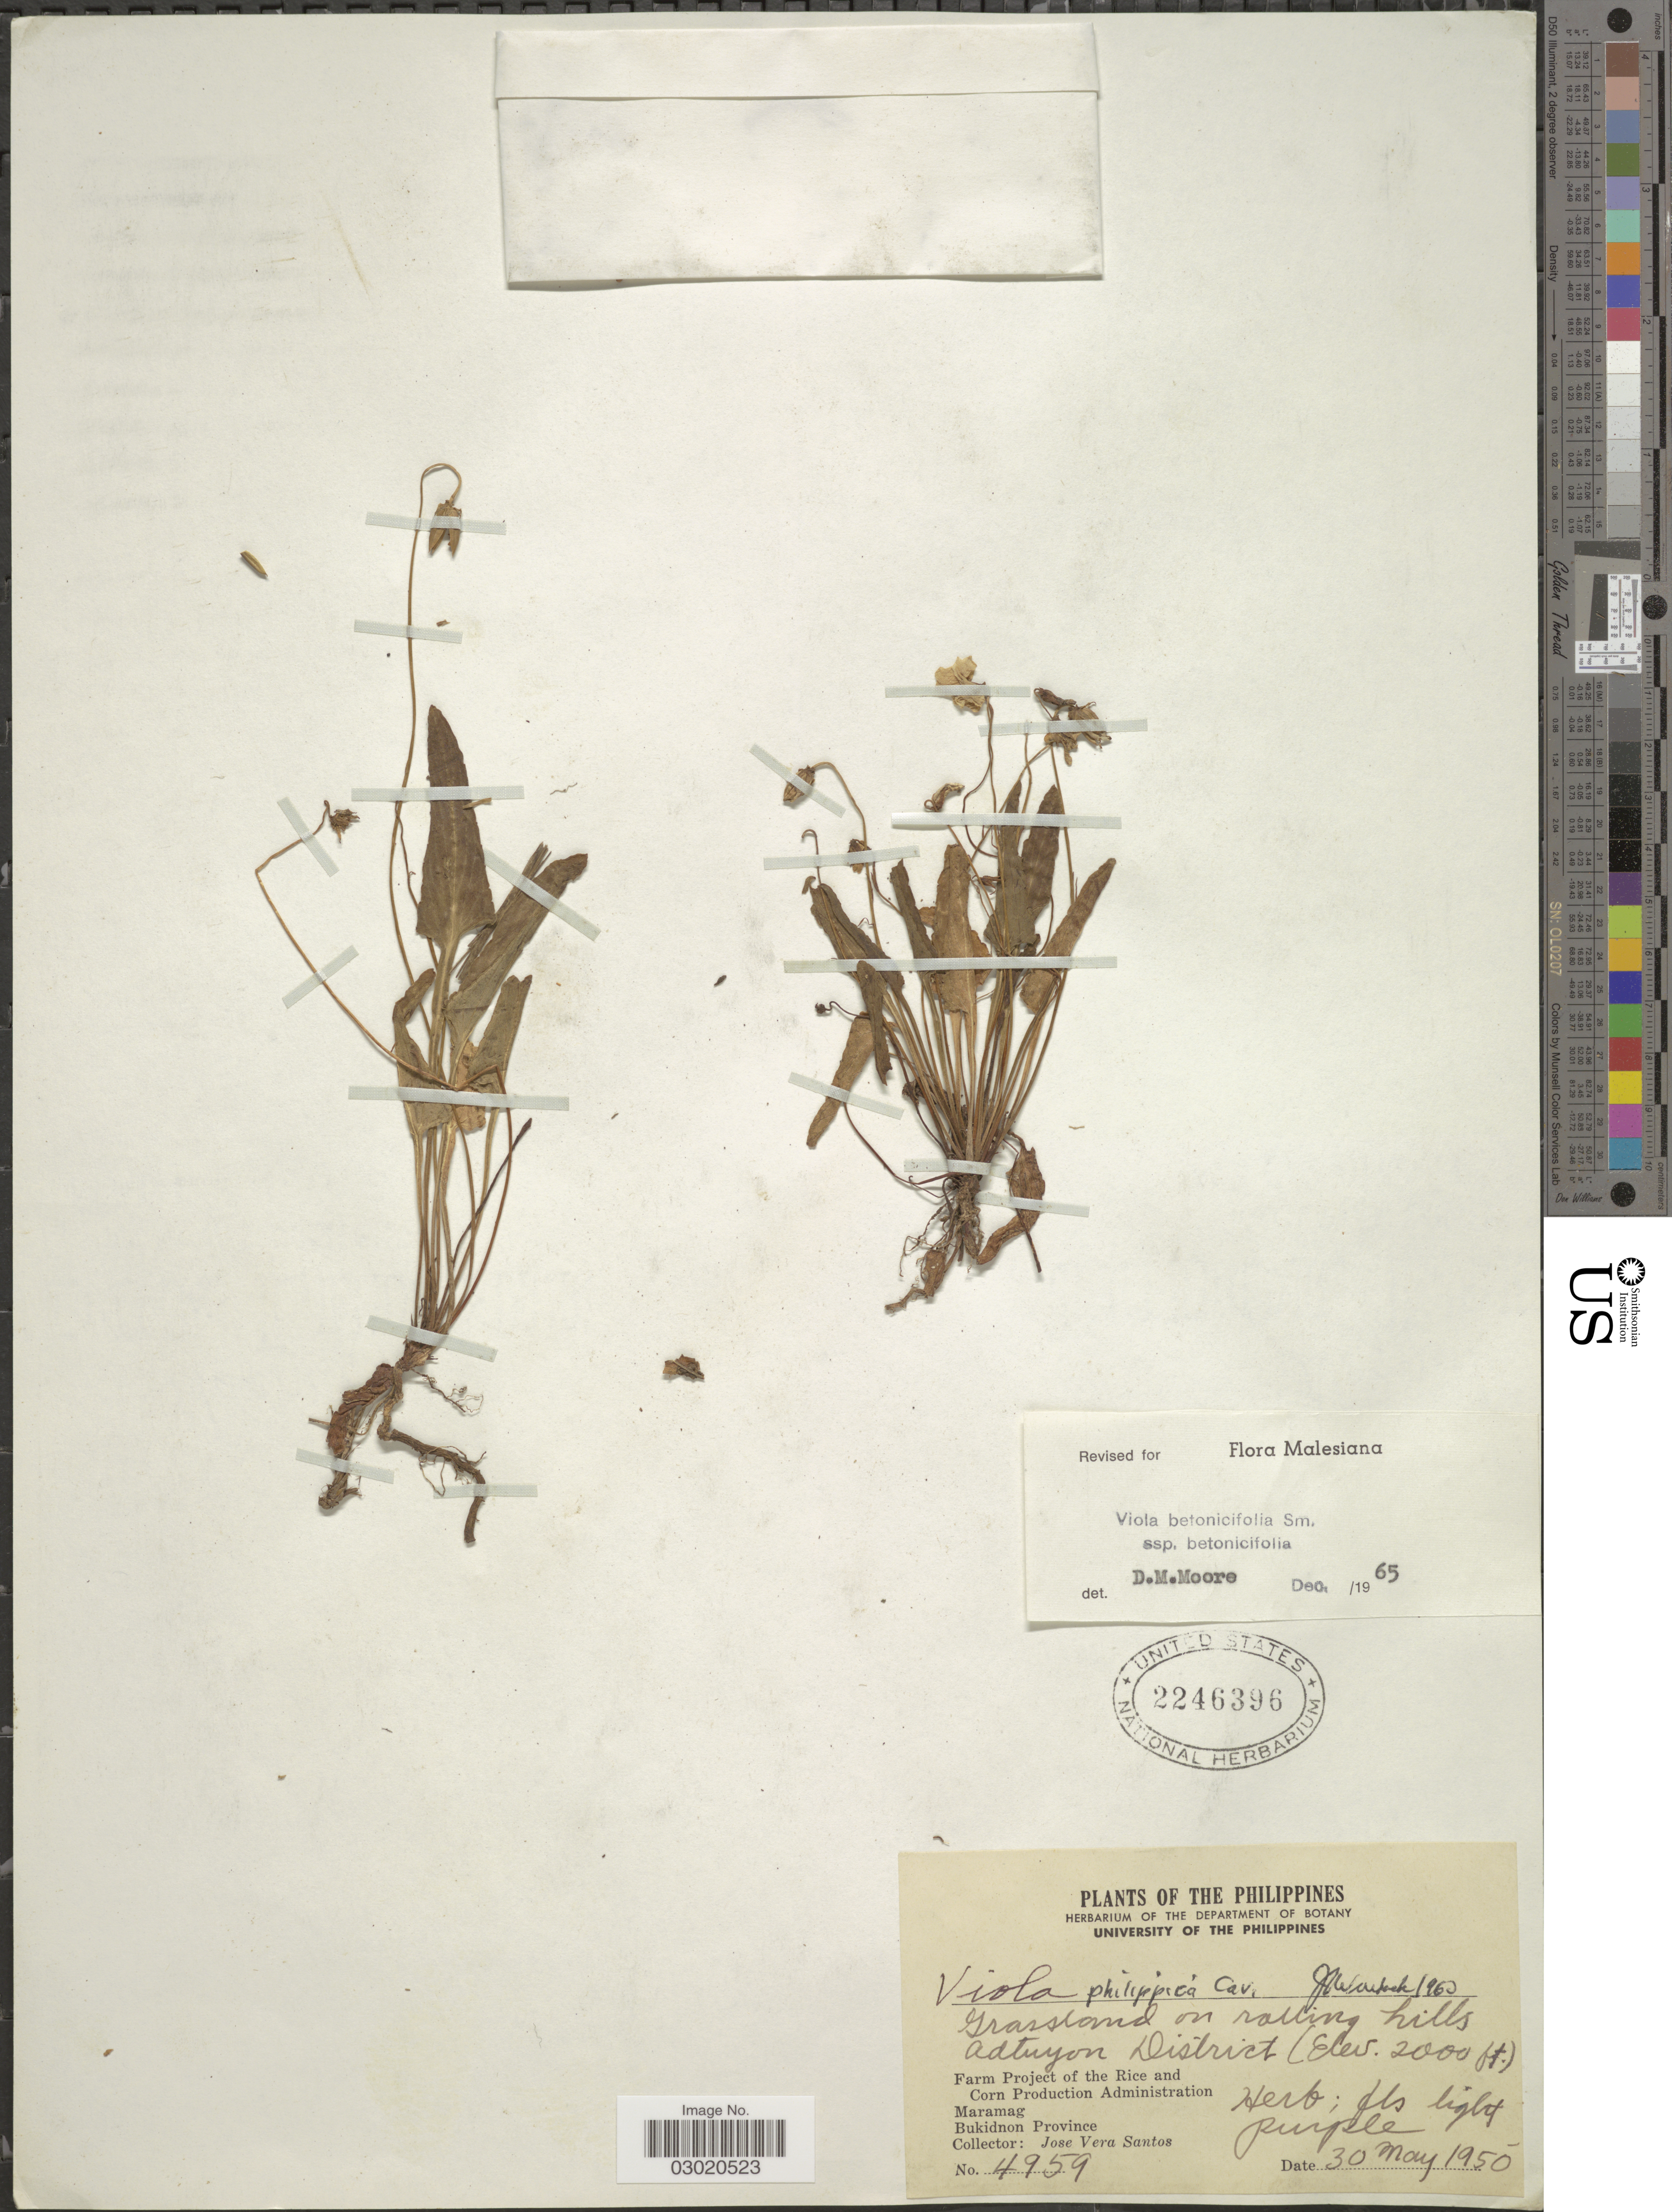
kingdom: Plantae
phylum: Tracheophyta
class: Magnoliopsida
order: Malpighiales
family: Violaceae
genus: Viola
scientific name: Viola betonicifolia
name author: Sm.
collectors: J. V. Santos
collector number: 4959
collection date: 1950-05-30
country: Philippines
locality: Grassland on rollin hills Adtuyon District, Maramag, Bukidnon Province.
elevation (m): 610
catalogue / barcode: US 2246396